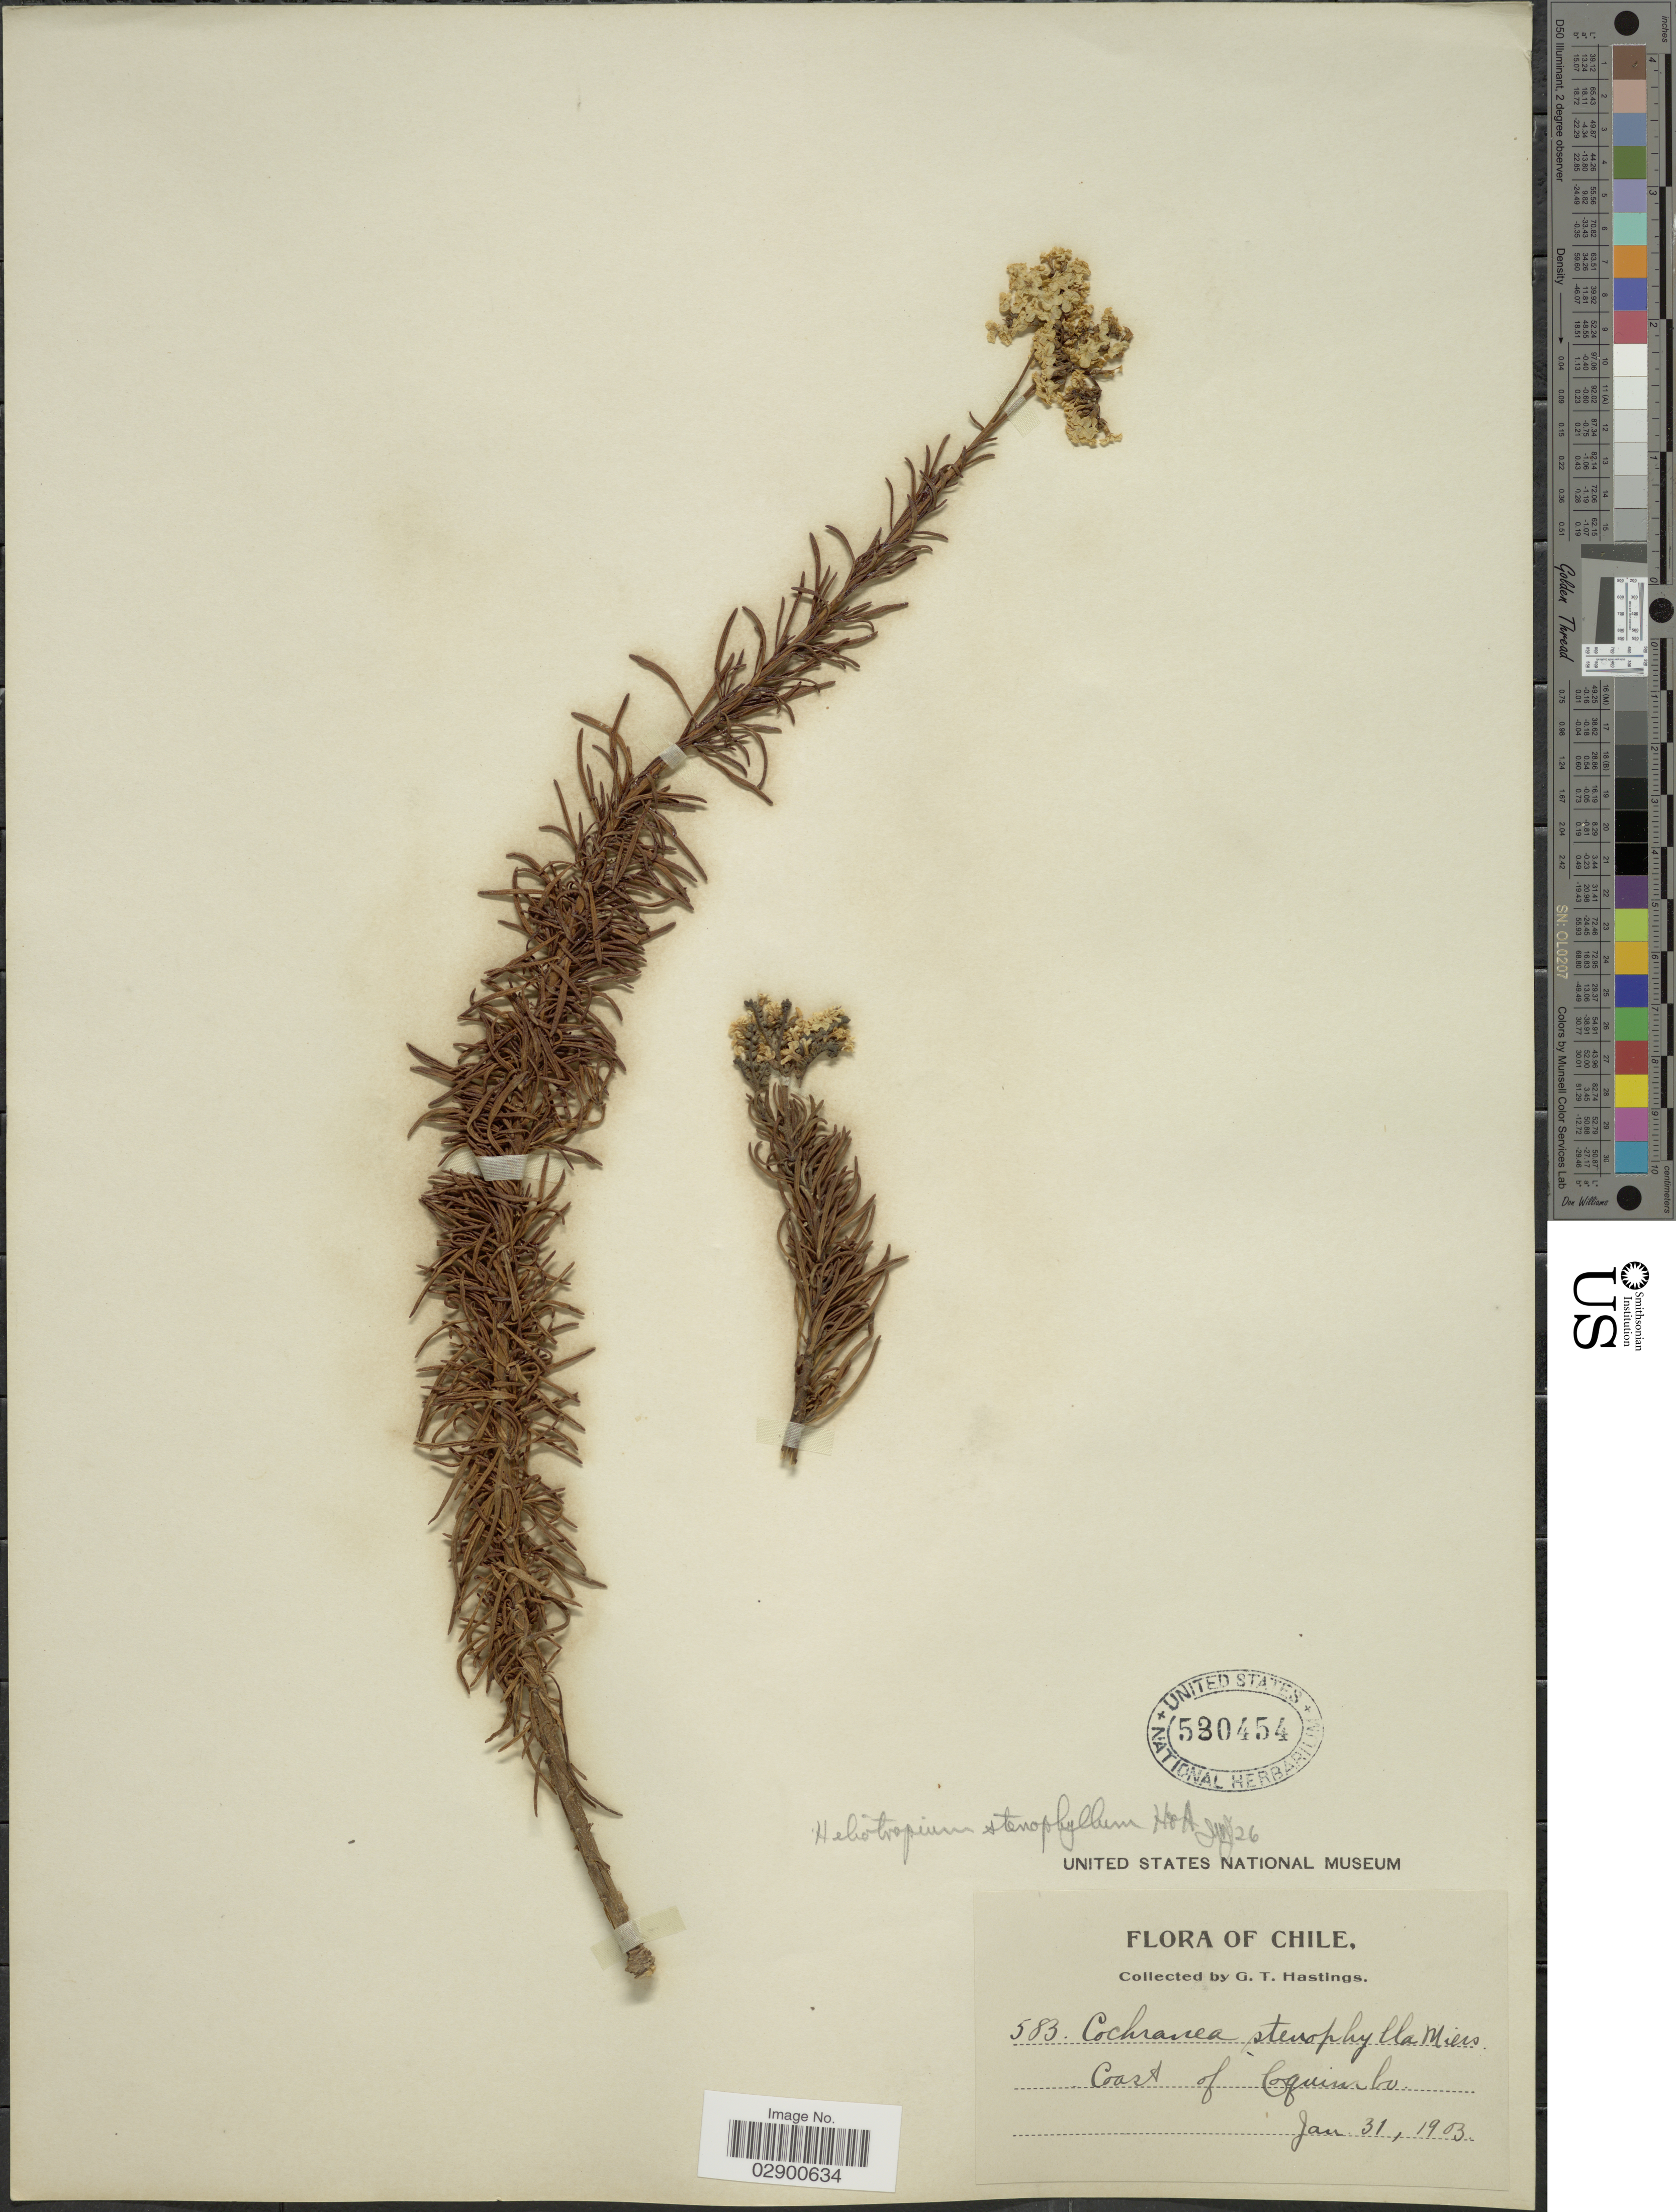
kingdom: Plantae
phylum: Tracheophyta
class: Magnoliopsida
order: Boraginales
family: Heliotropiaceae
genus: Heliotropium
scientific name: Heliotropium stenophyllum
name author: Hook. & Arn.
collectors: G. Hastings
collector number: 583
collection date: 1903-01-31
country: Chile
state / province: Coquimbo (IV)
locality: Coast of Coquimbo.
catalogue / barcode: US 530454